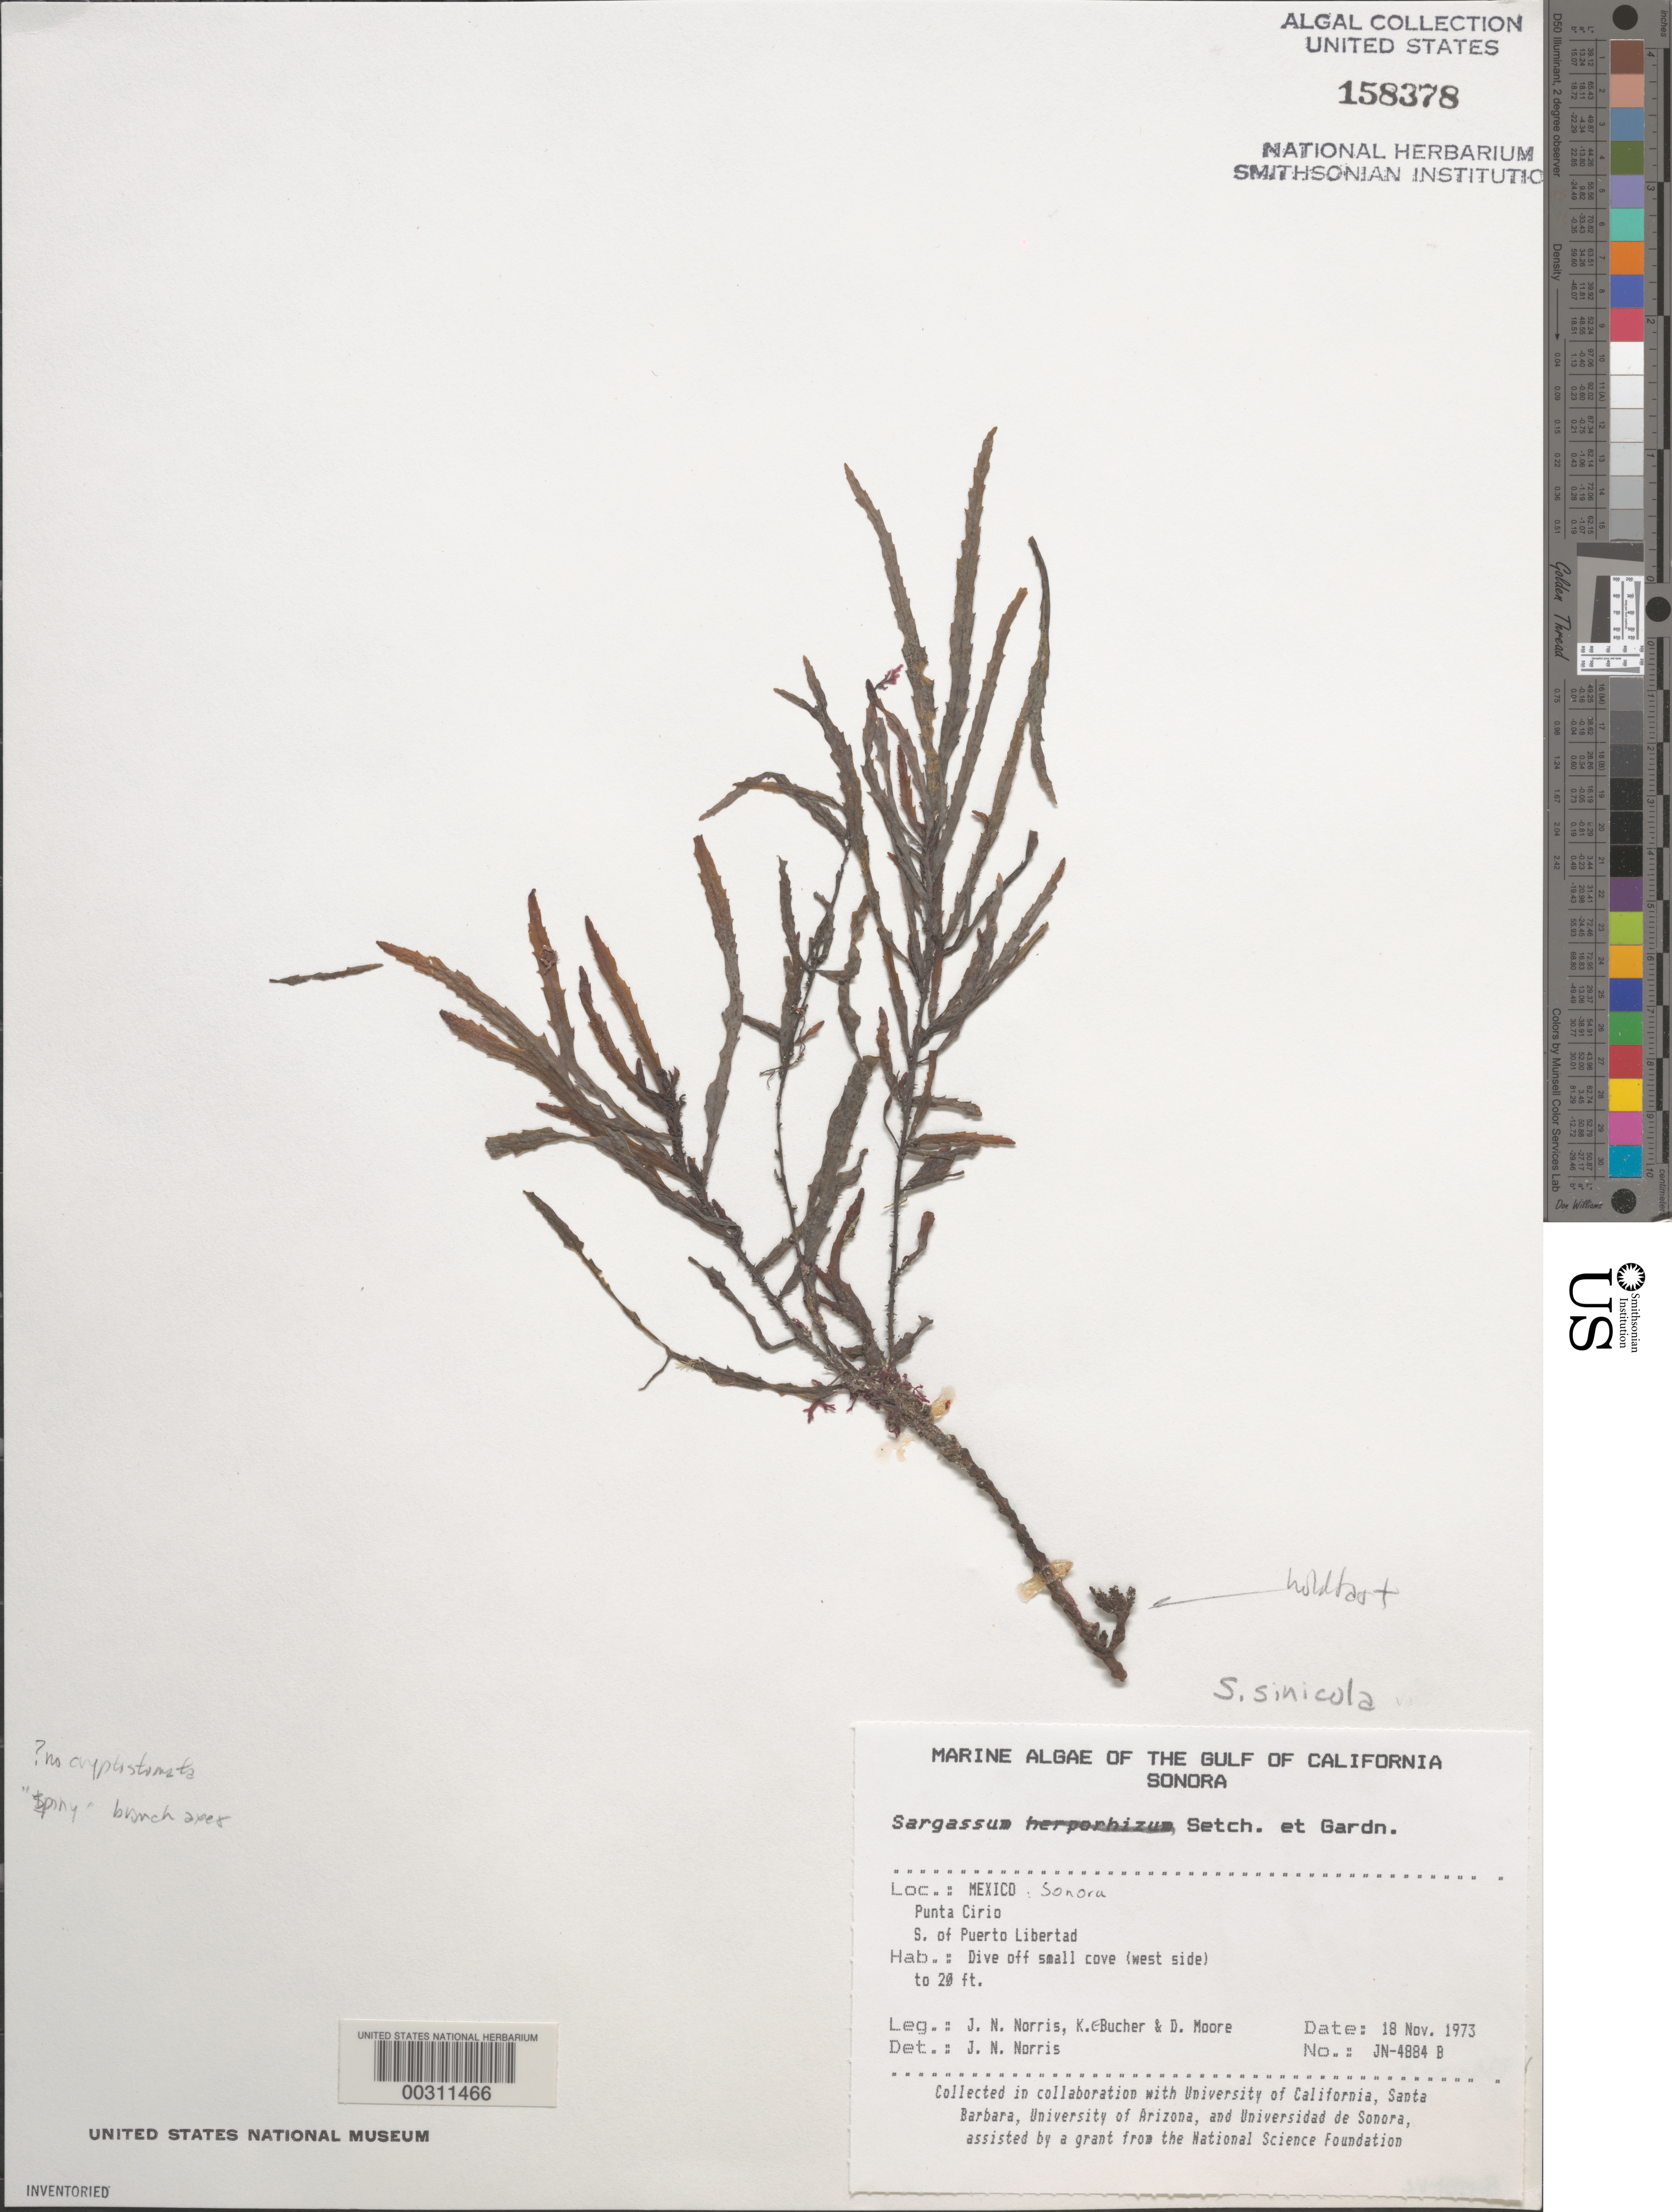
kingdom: Chromista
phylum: Ochrophyta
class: Phaeophyceae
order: Fucales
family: Sargassaceae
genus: Sargassum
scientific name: Sargassum sinicola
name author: Setchell & N.L. Gardner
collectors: J. N. Norris, K. E. Bucher & D. Moore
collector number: JN-4884b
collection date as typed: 18 Nov 1973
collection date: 1973-11-18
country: Mexico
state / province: Sonora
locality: Punta Cirio south of Puerto Libertad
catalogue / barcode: US 158378